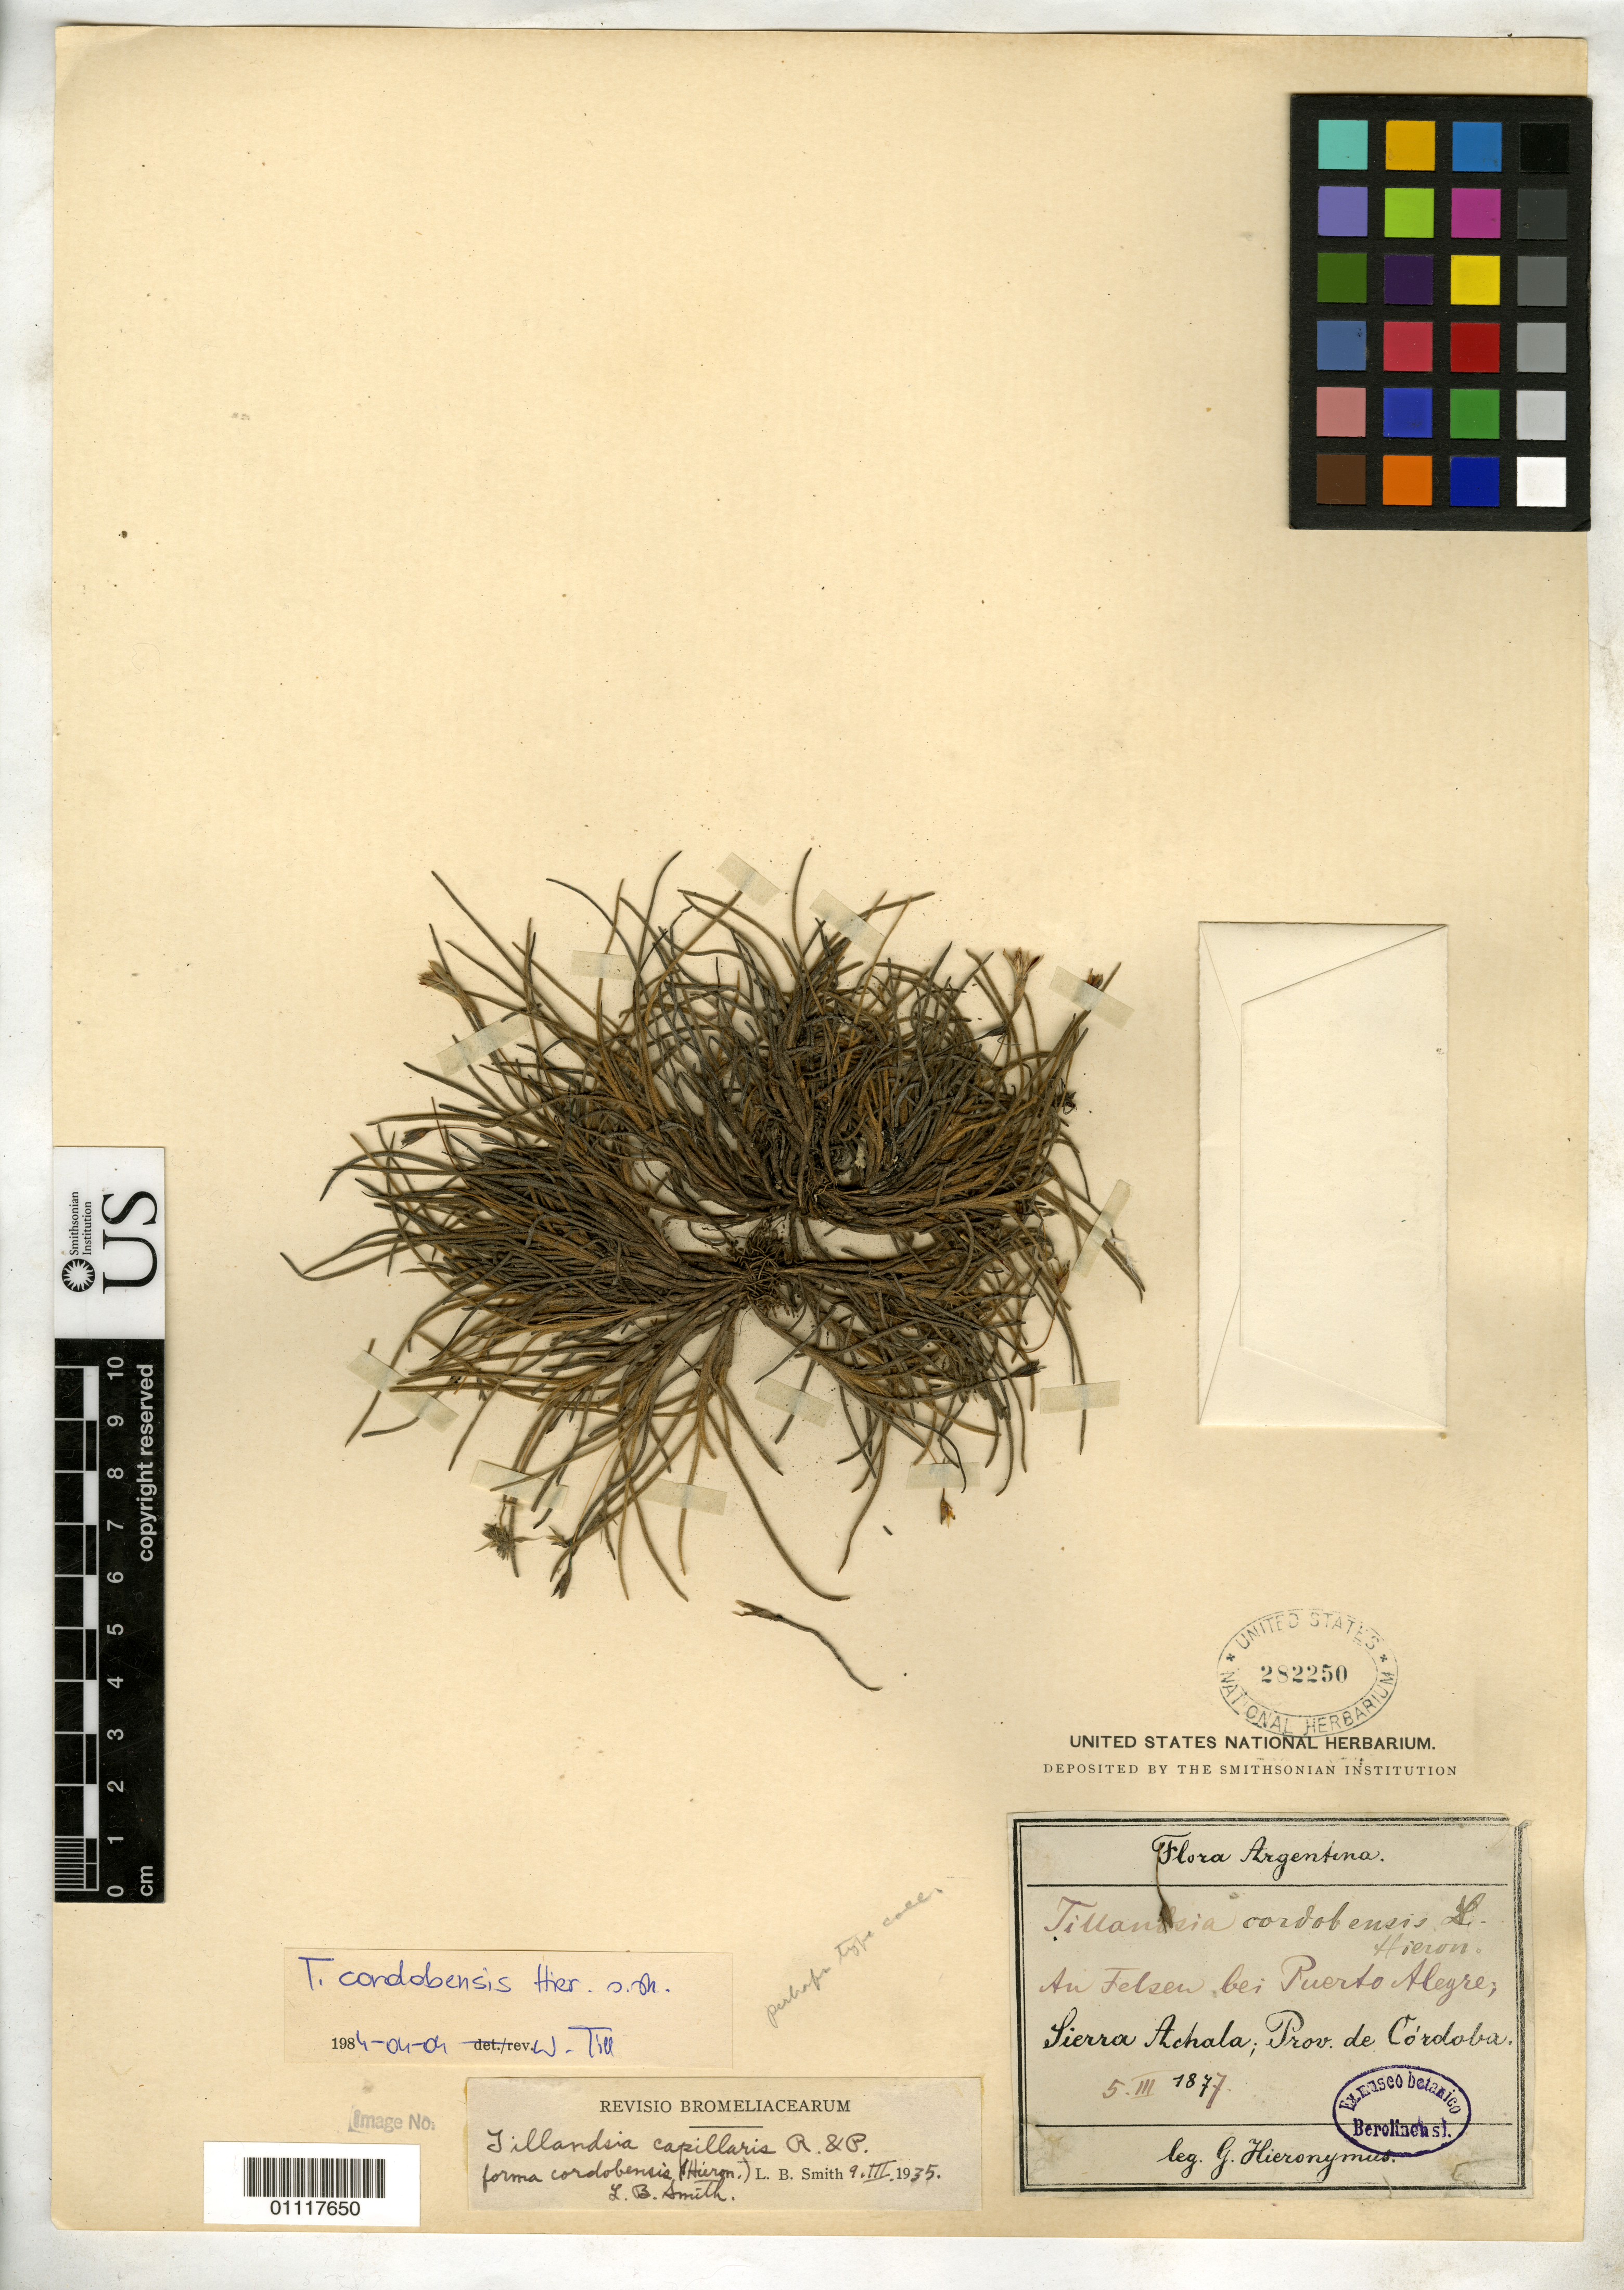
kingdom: Plantae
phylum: Tracheophyta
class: Liliopsida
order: Poales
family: Bromeliaceae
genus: Tillandsia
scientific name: Tillandsia cordobensis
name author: Hieron.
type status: Possible Syntype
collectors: G. H. Hieronymus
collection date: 1877-03-05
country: Argentina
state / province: Córdoba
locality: Sierra Achala. An Felsen bei Puerto Alegre.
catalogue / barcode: US 282250